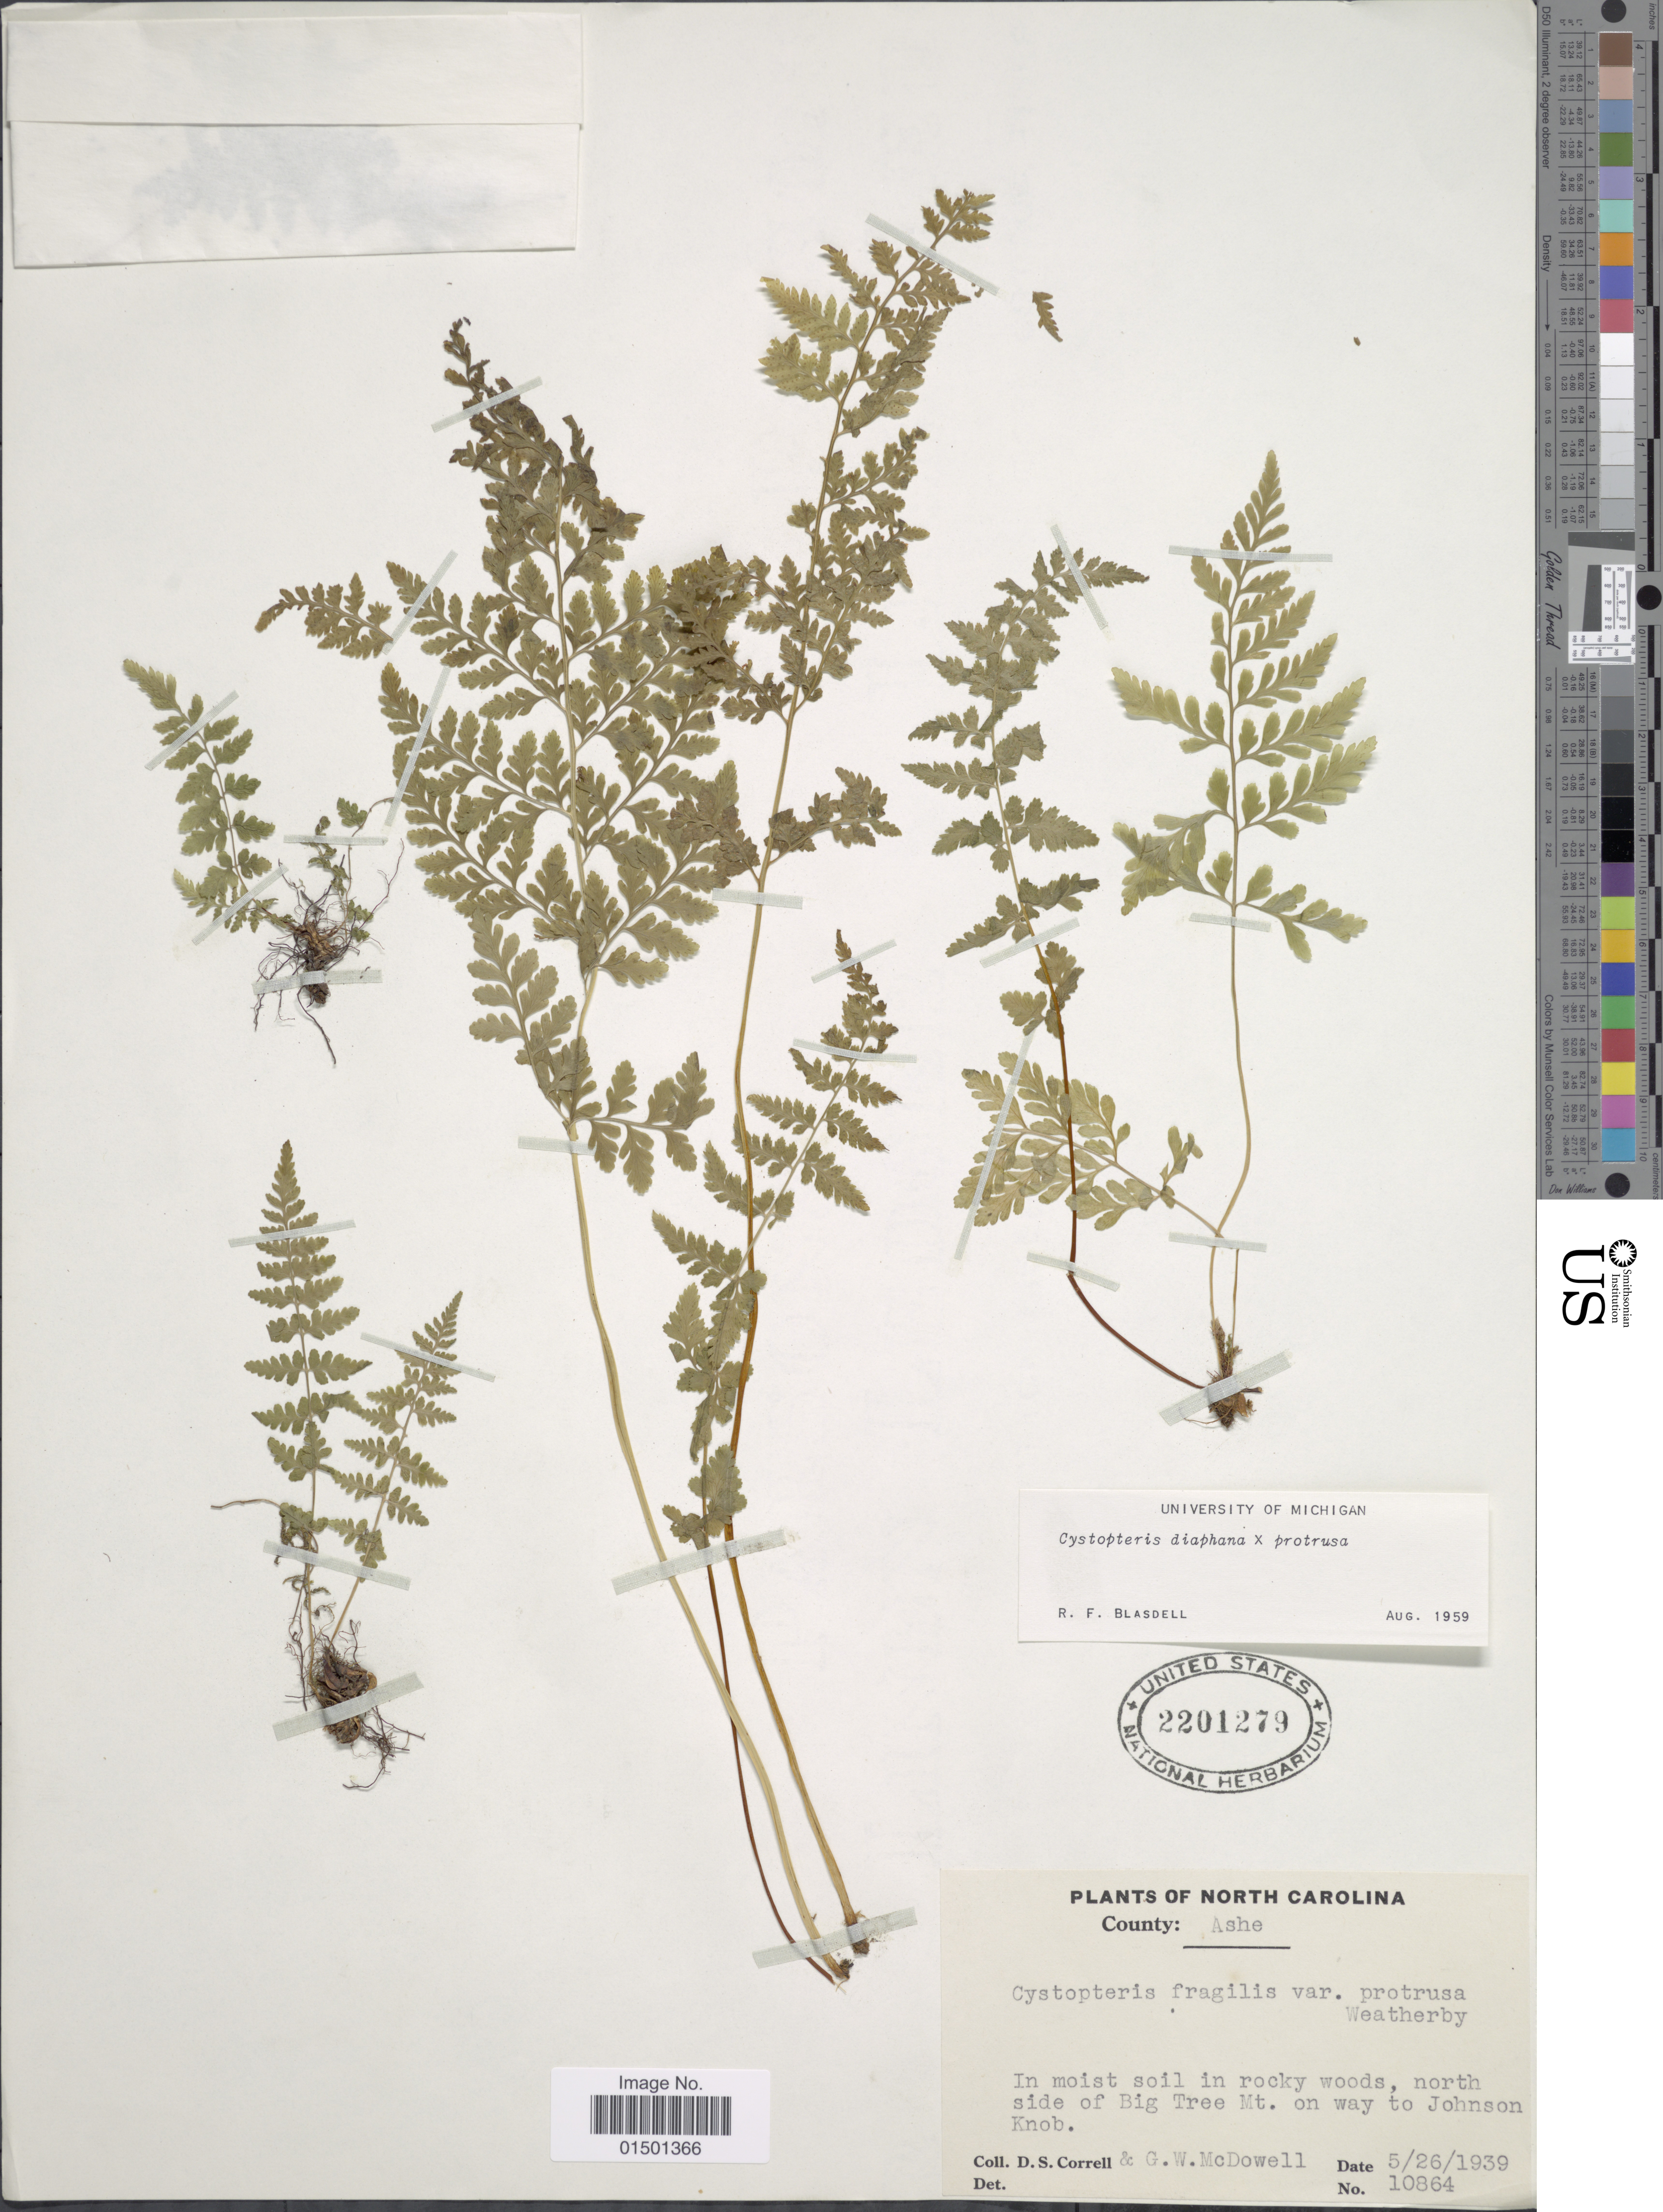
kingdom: Plantae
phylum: Tracheophyta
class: Polypodiopsida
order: Polypodiales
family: Cystopteridaceae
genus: Cystopteris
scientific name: Cystopteris diaphana x C. protrusa (Weath.) Blasdell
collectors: D. S. Correll & G. McDowell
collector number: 10864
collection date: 1939-05-26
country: United States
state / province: North Carolina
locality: County Ashe, nort side of Big Tree Mt. on way to Johnson Knob.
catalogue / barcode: US 2201279